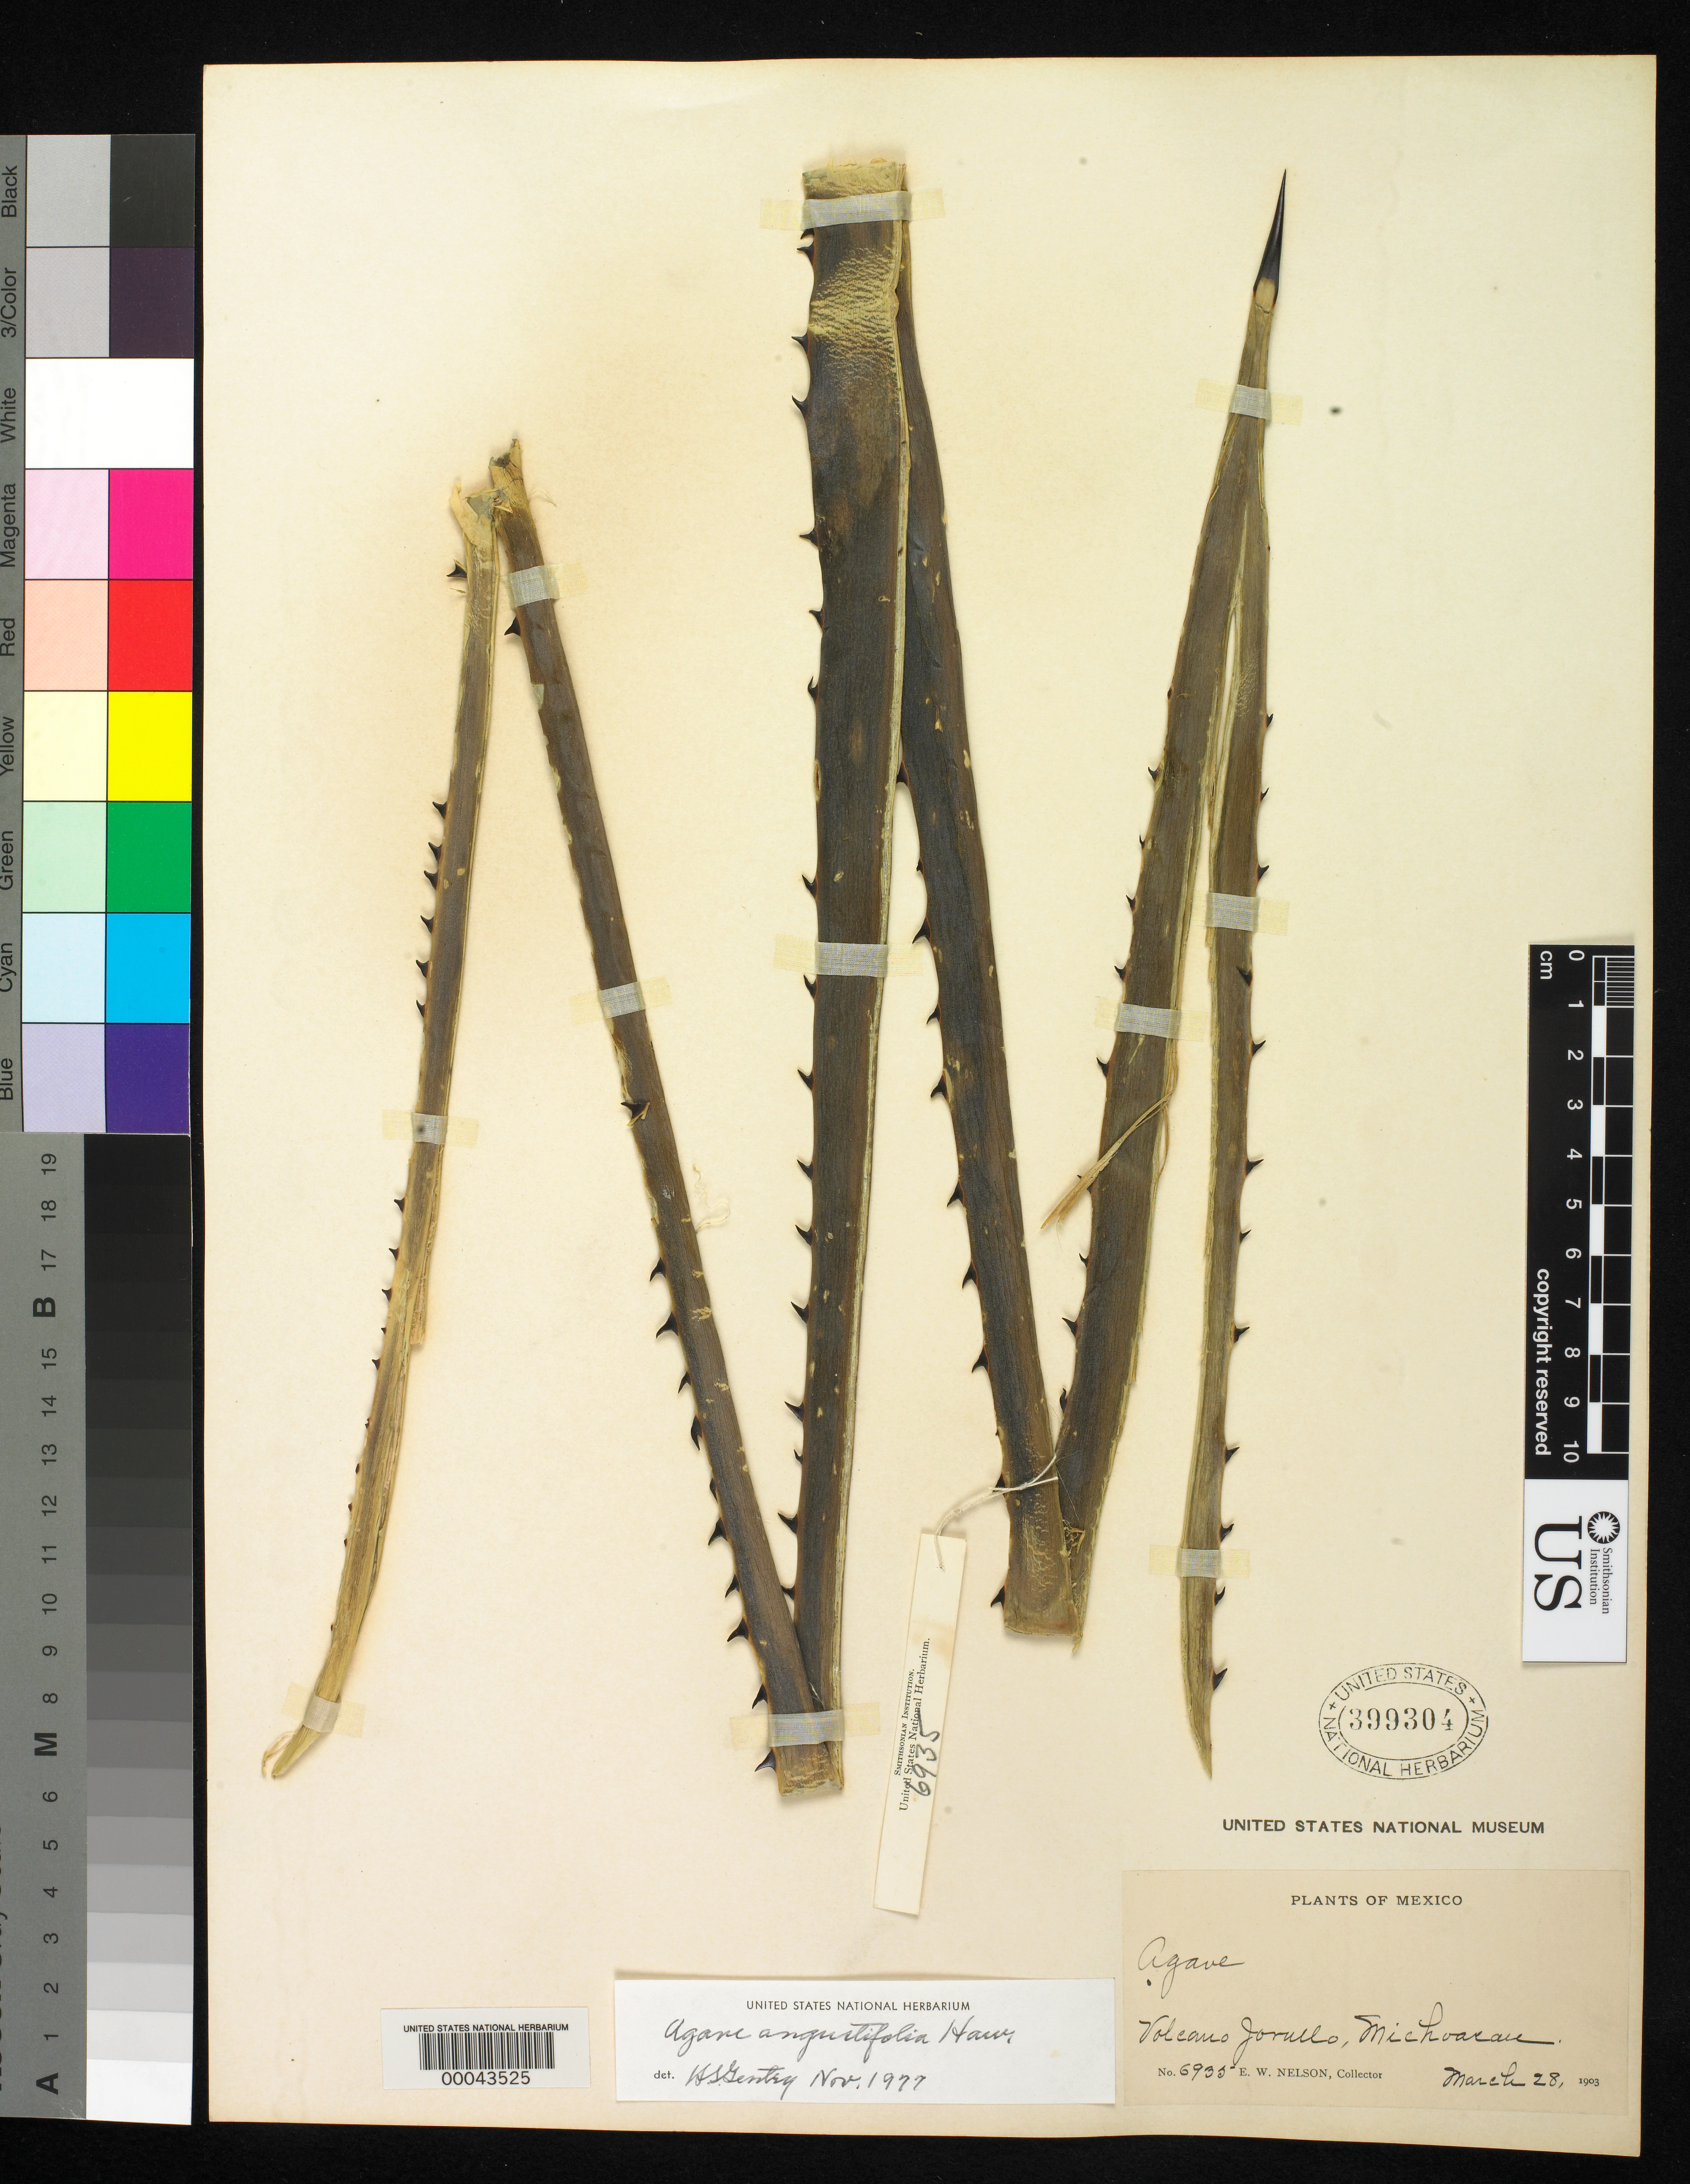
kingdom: Plantae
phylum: Tracheophyta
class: Liliopsida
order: Asparagales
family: Asparagaceae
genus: Agave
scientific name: Agave angustifolia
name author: Haw.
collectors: E. W. Nelson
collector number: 6935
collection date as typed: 28 Mar 1903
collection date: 1903-03-28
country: Mexico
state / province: Michoacán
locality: Volcano jorullo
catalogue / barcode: US 399304